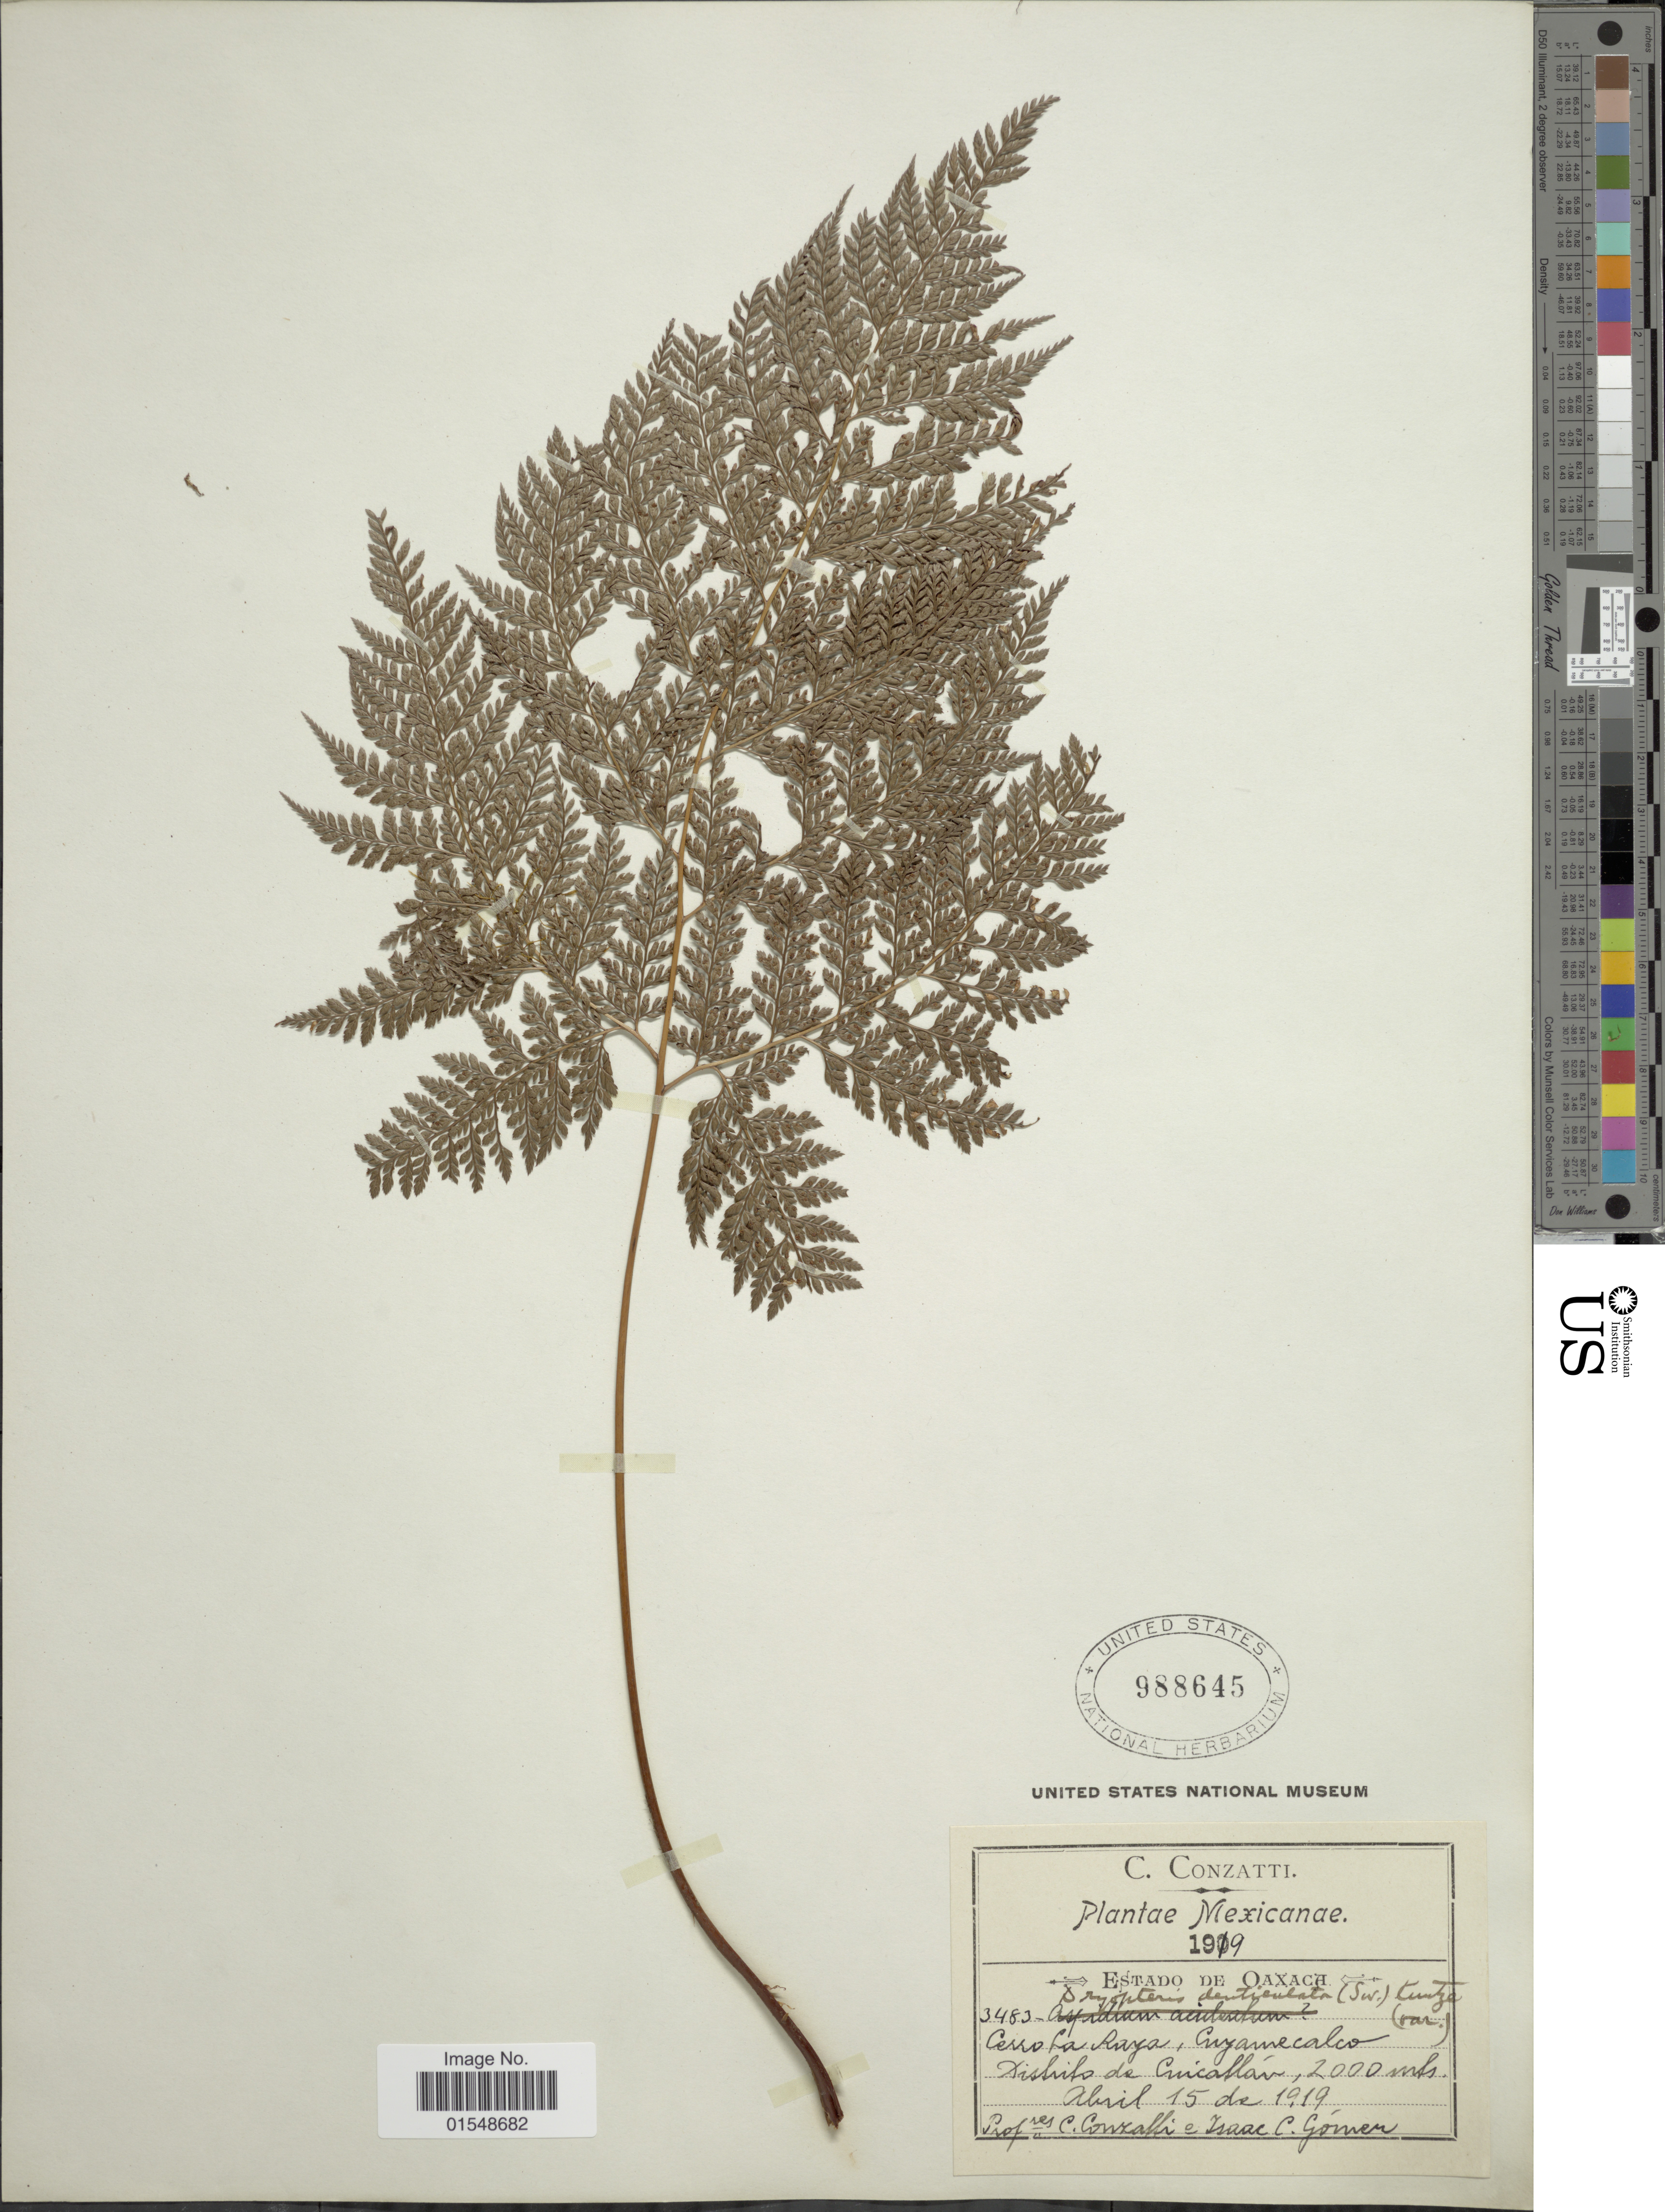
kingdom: Plantae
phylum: Tracheophyta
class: Polypodiopsida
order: Polypodiales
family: Dryopteridaceae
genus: Arachniodes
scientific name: Arachniodes denticulata var. jucunda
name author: (Fée) Lellinger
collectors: C. Conzalli & I. Gomez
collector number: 3483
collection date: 1919-04-15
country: Mexico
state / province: Oaxaca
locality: Cerro La Raya, Cayamecalco, Distrito de Cuicatlán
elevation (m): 2000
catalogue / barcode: US 988645